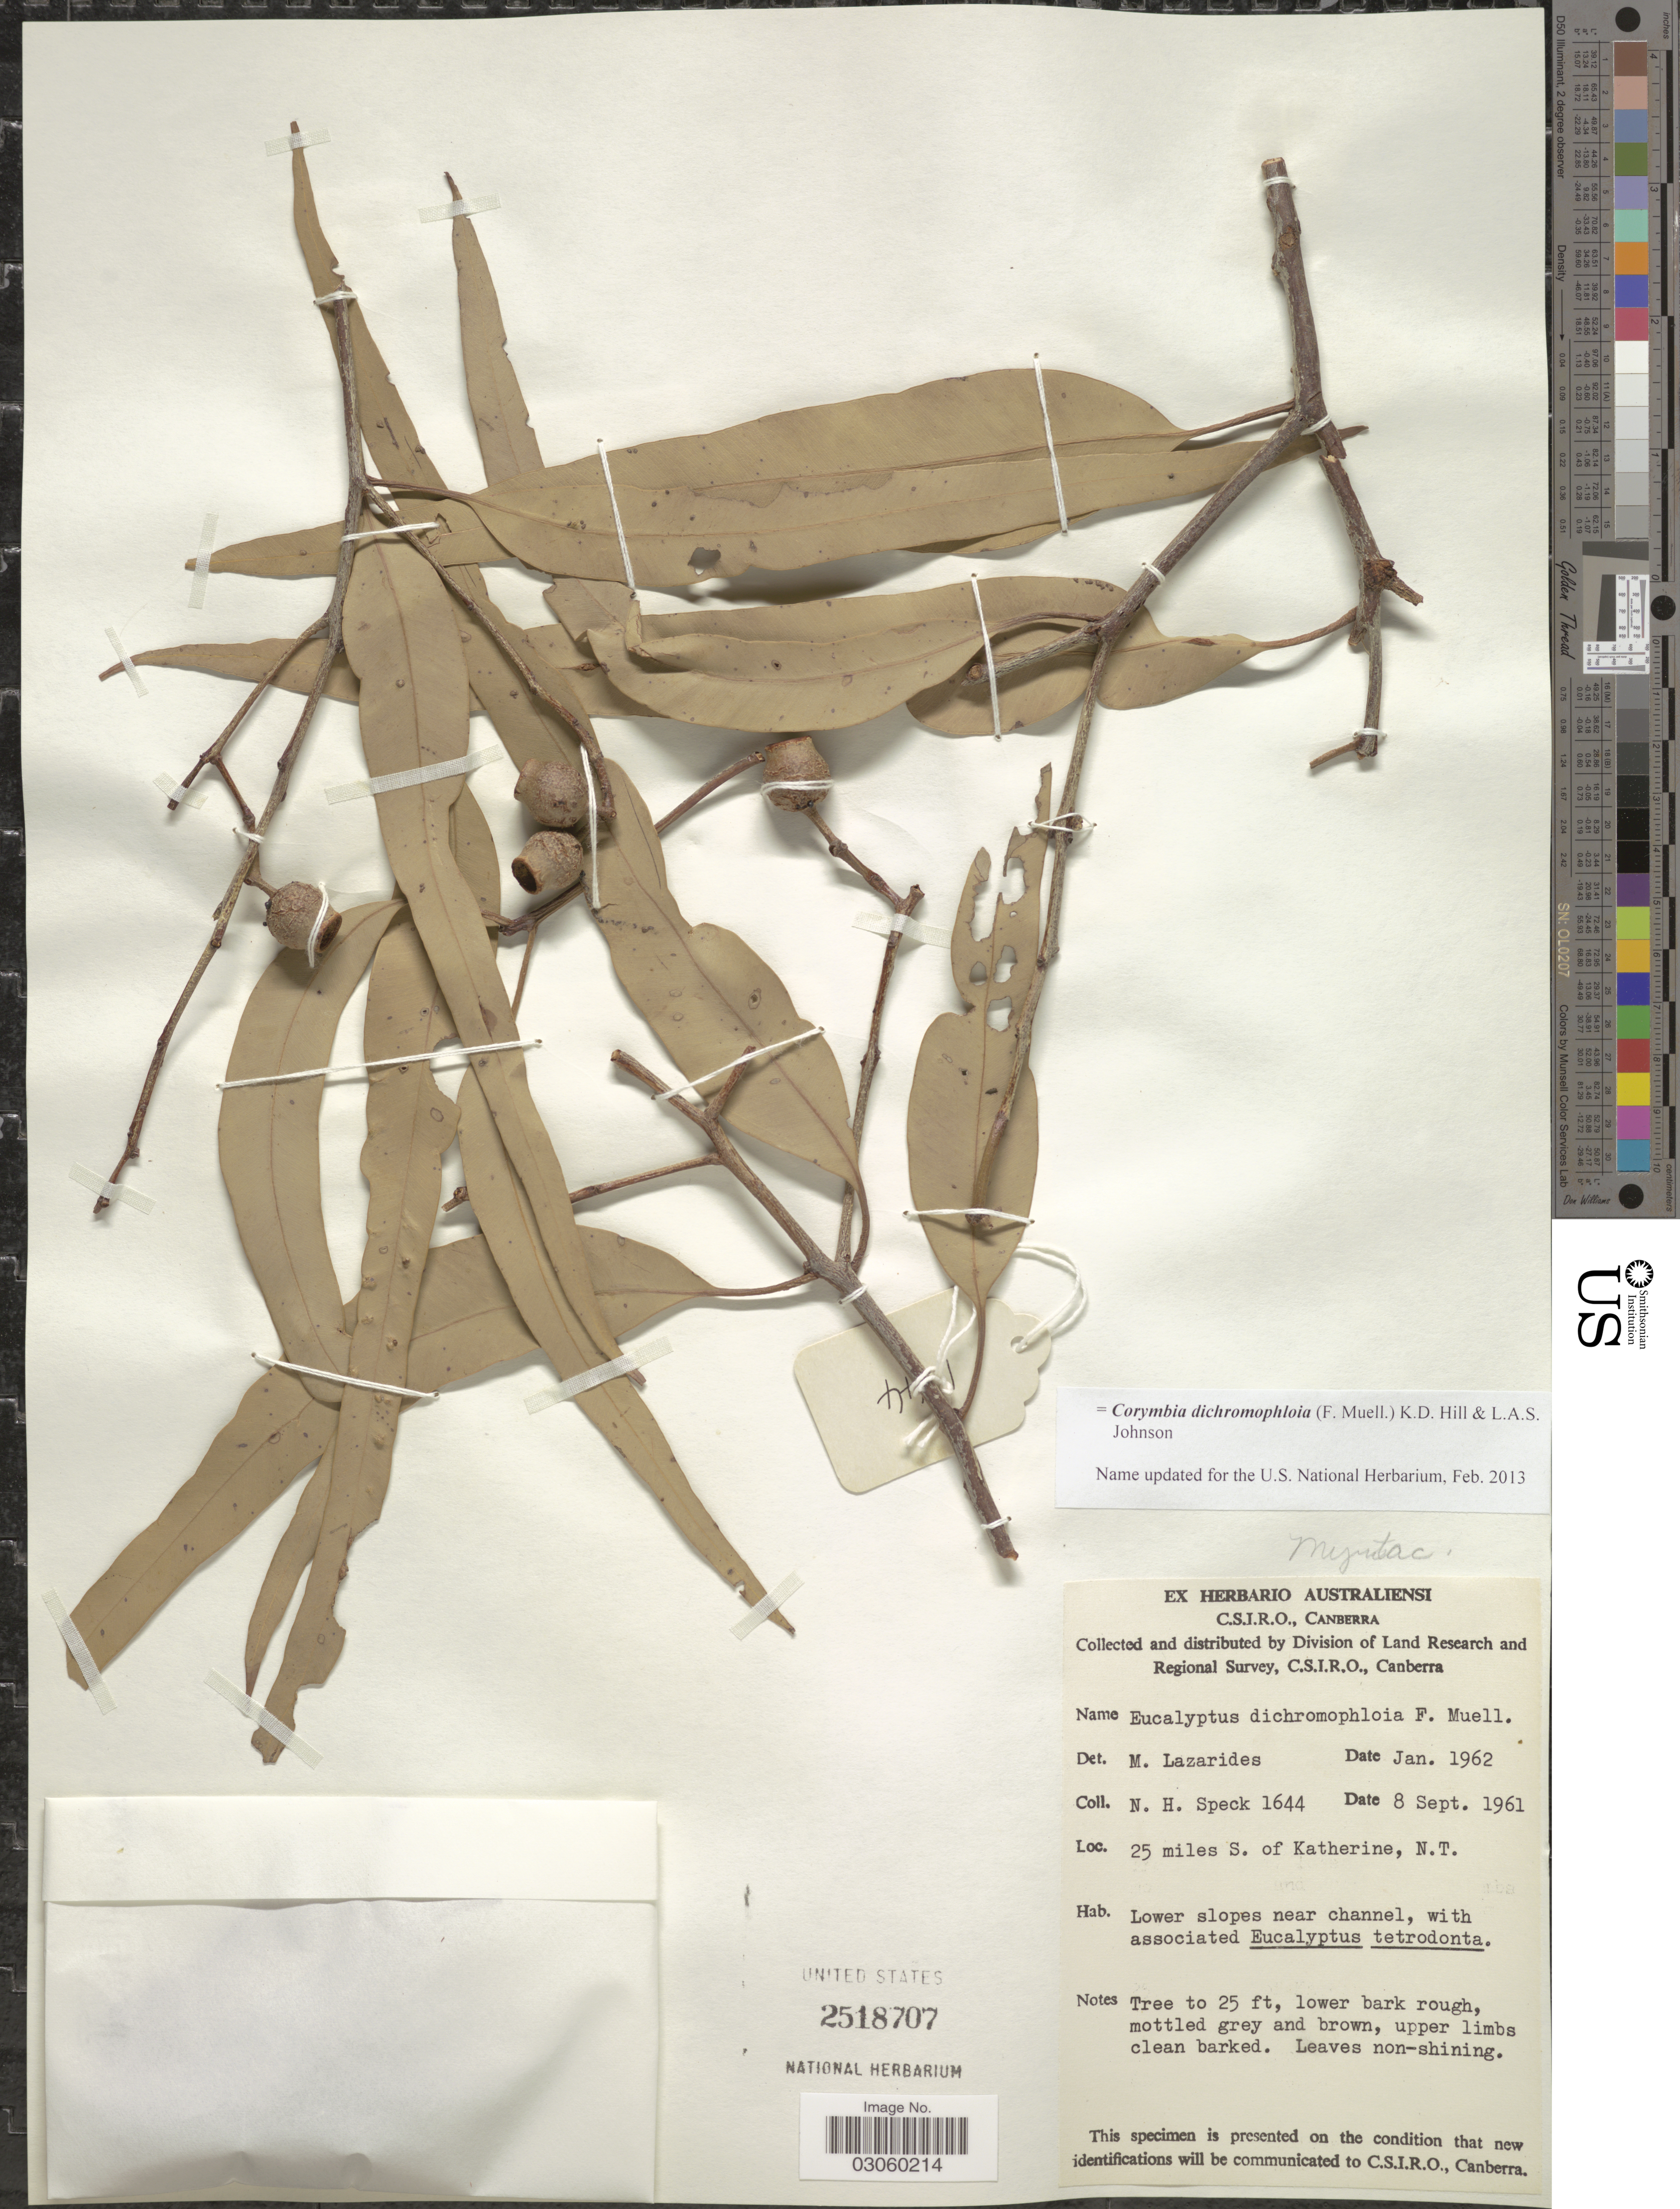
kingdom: Plantae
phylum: Tracheophyta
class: Magnoliopsida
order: Myrtales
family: Myrtaceae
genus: Corymbia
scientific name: Corymbia dichromophloia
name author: (F. Muell.) K.D. Hill & L.A.S. Johnson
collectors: N. Speck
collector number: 1644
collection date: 1961-09-08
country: Australia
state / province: Northern Territory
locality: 25 miles S. of Katherine, N.T.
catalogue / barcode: US 2518707